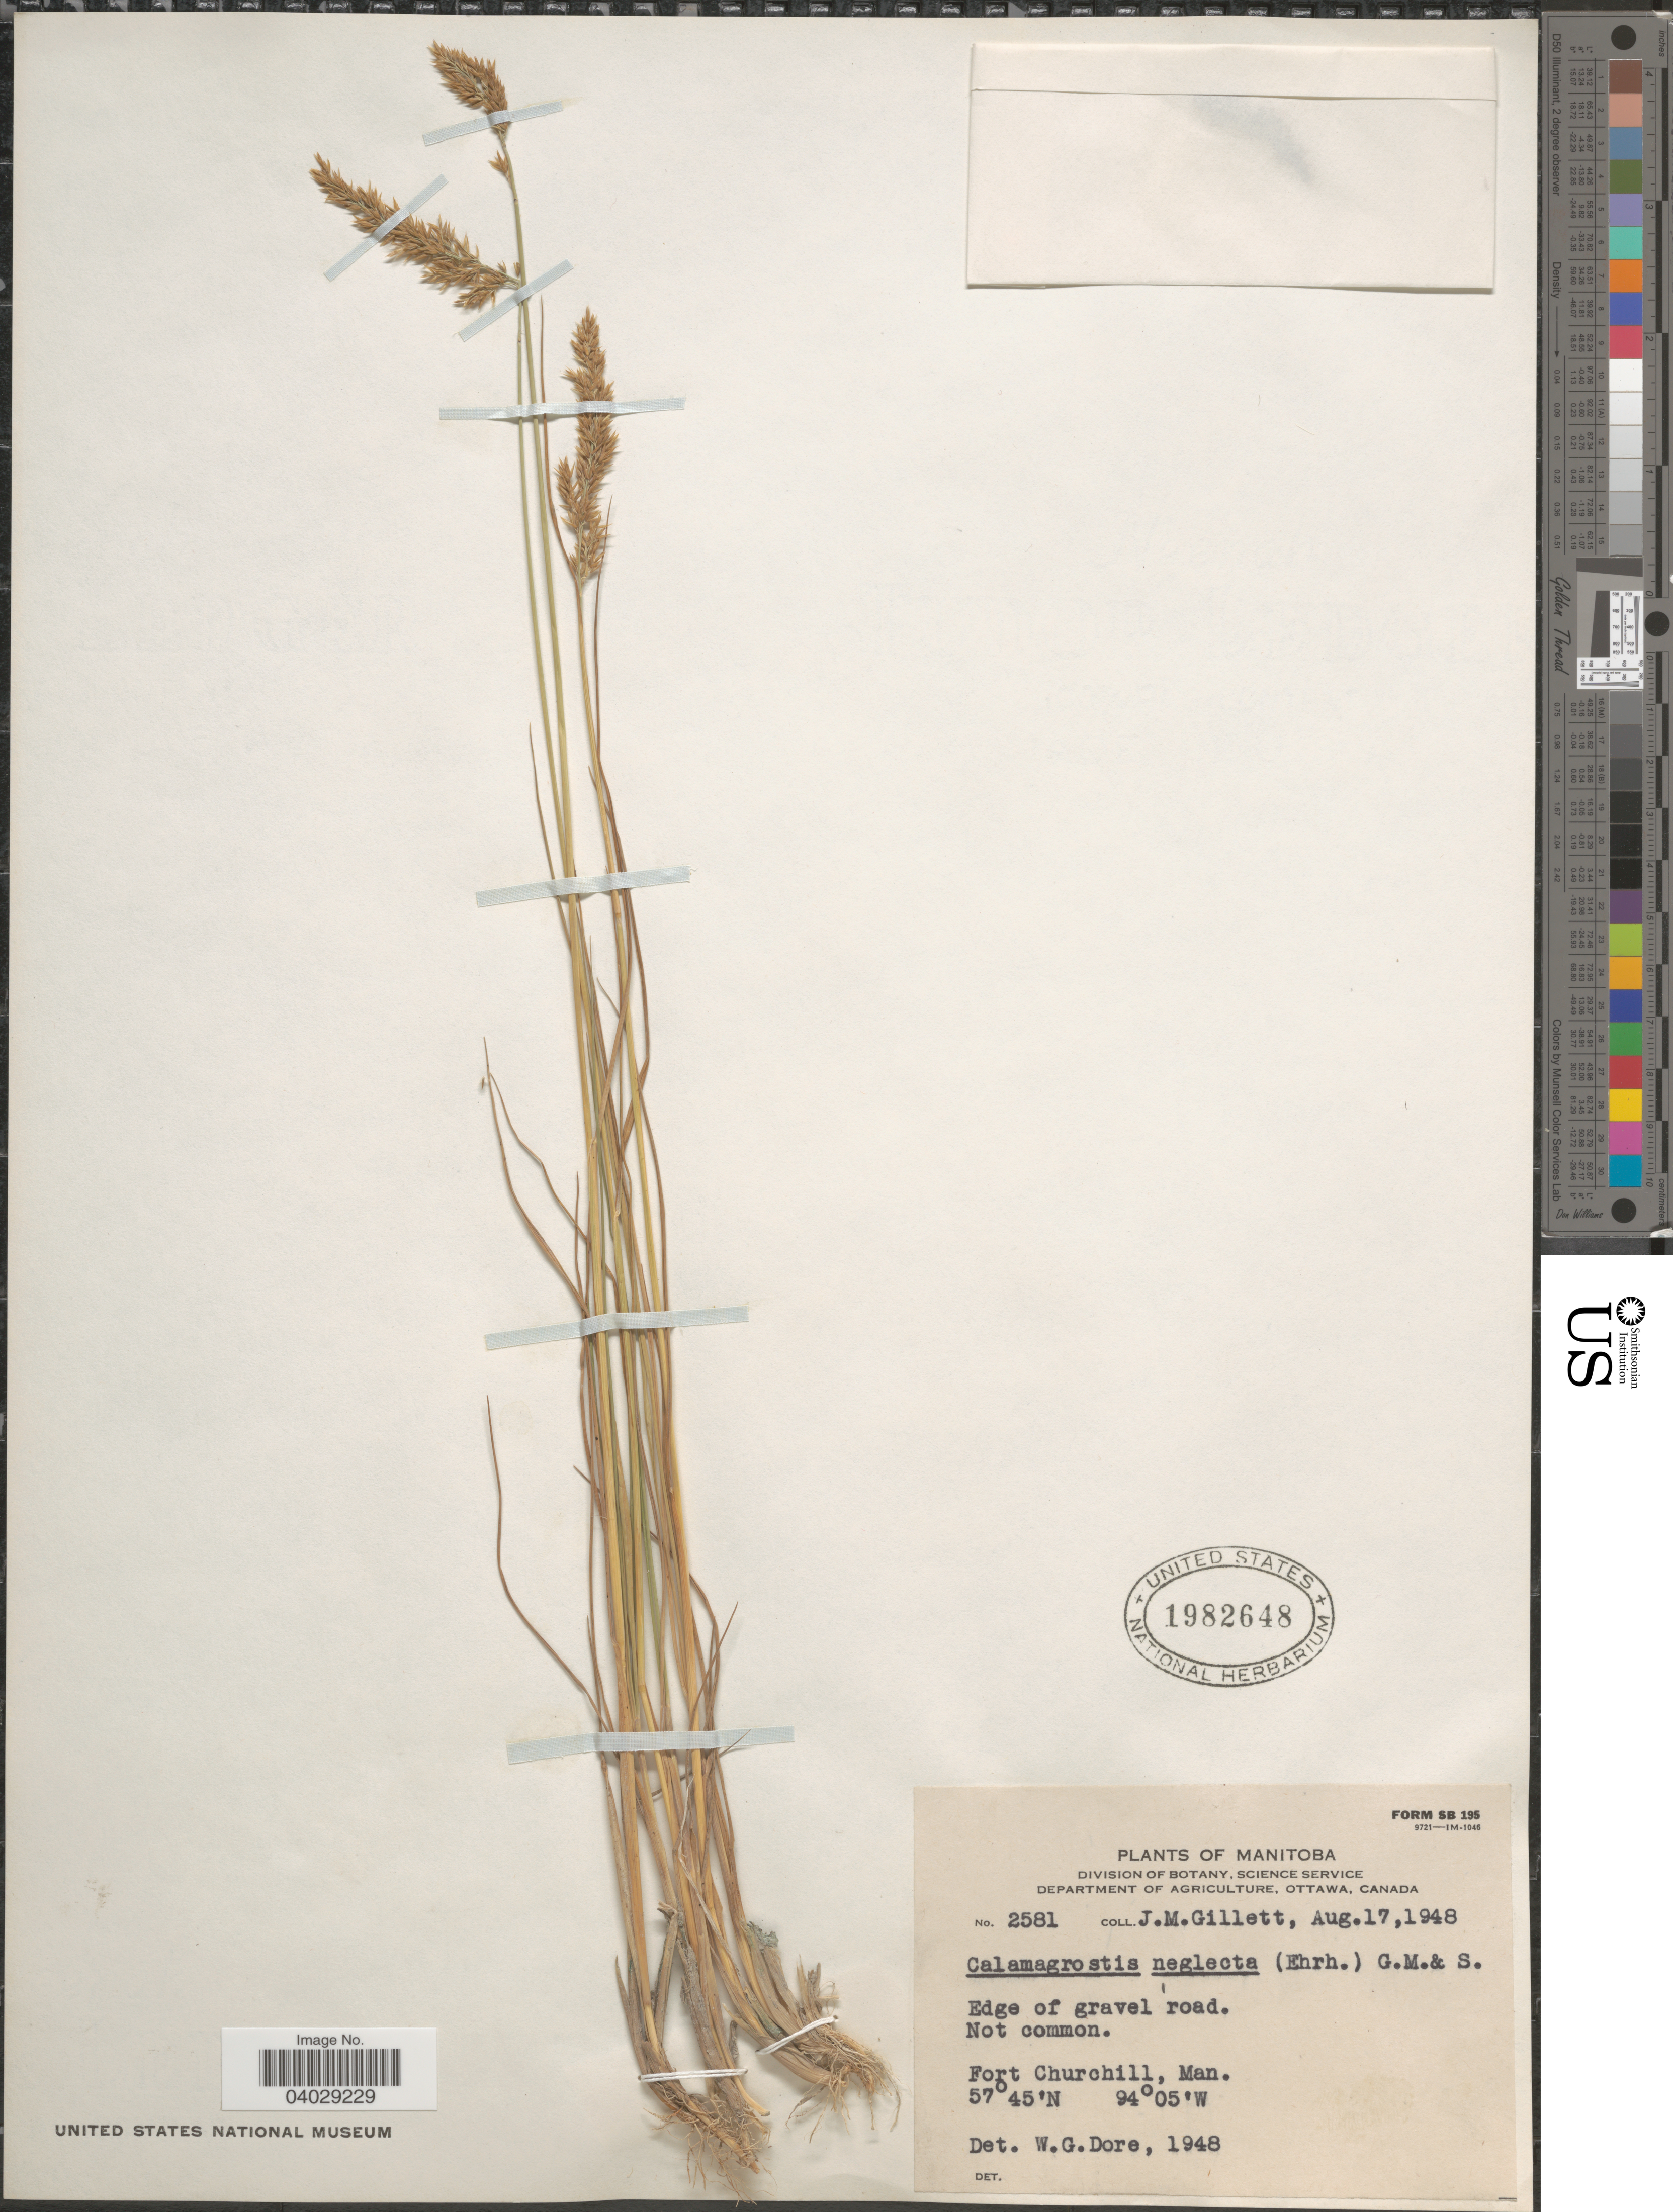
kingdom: Plantae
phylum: Tracheophyta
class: Liliopsida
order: Poales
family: Poaceae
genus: Calamagrostis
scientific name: Calamagrostis neglecta (Ehrh.) Gaertner et al.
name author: (Ehrhart) G. Gaertn. et al.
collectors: J. M. Gillett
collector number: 2581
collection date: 1948-08-17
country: Canada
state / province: Manitoba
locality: Fort Churchill, Man.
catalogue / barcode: US 1982648